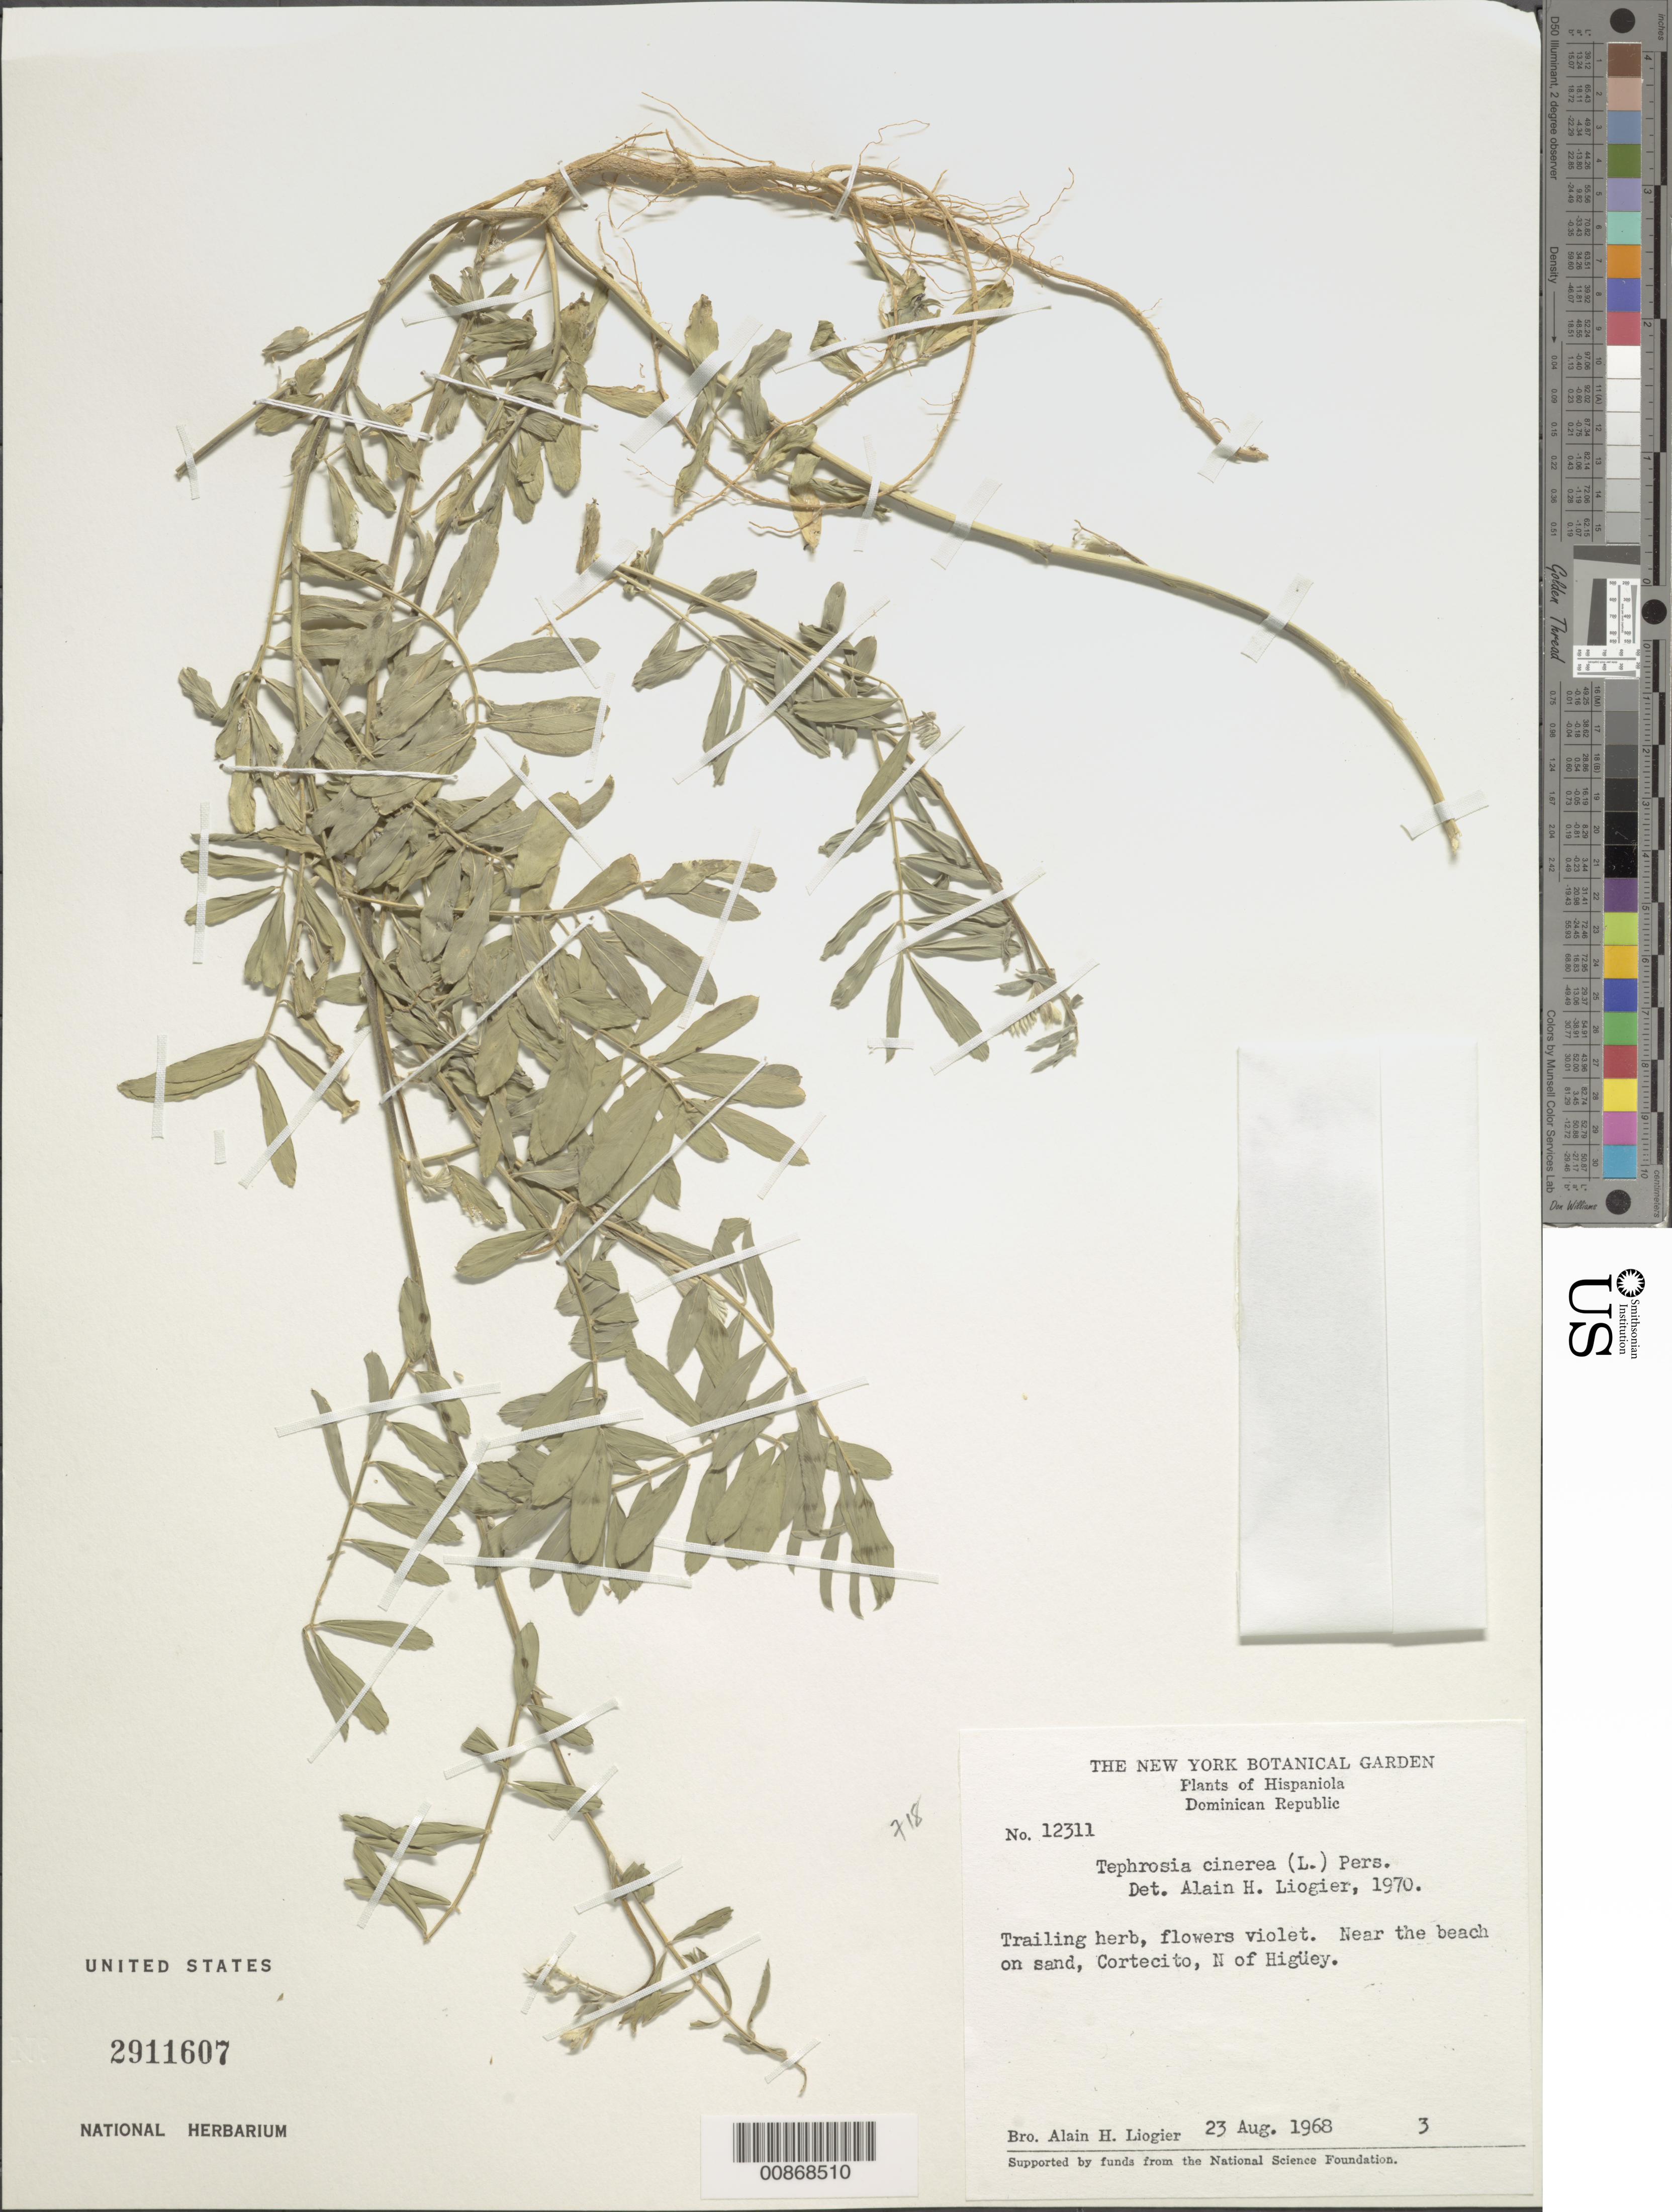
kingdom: Plantae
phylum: Tracheophyta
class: Magnoliopsida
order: Fabales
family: Fabaceae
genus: Tephrosia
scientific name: Tephrosia cinerea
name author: (L.) Pers.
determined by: Liogier, Alain H.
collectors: A. H. Liogier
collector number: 12311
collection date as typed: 23 Aug 1968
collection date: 1968-08-23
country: Dominican Republic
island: Hispaniola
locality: Cortecito, N of Higüey.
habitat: Near the beach on sand.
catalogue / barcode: US 2911607